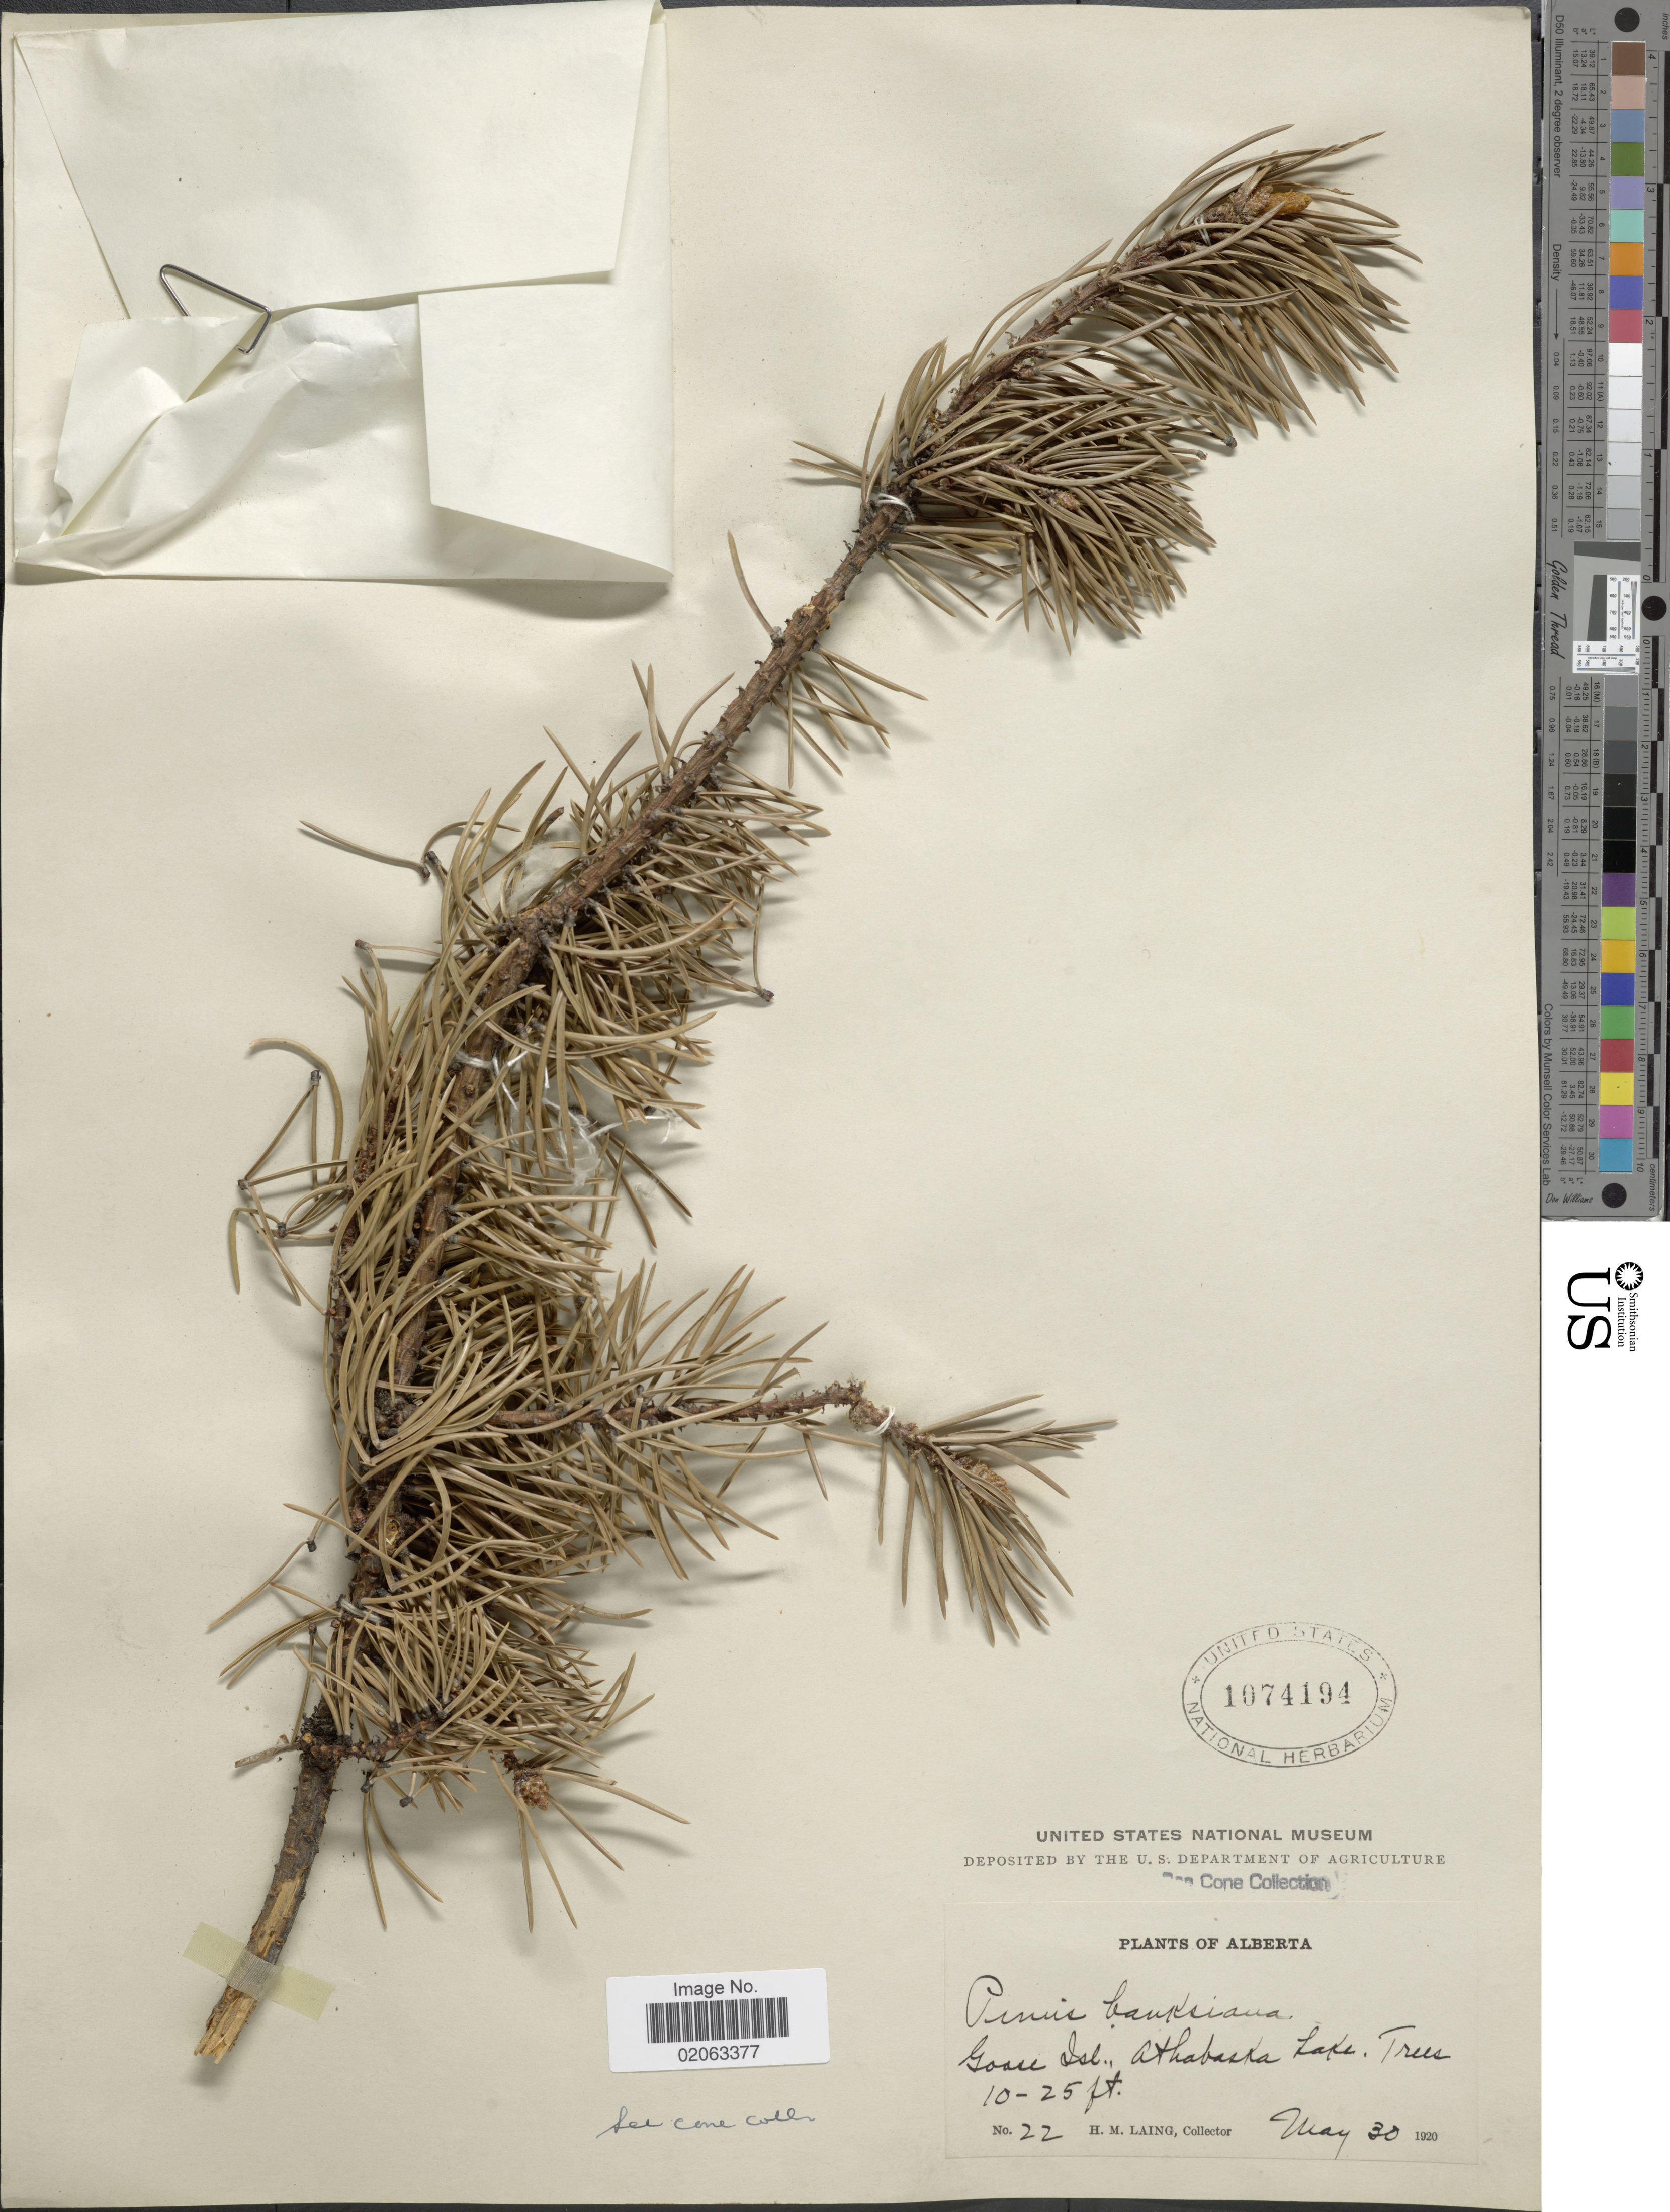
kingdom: Plantae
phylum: Tracheophyta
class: Pinopsida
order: Pinales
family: Pinaceae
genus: Pinus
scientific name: Pinus banksiana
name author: Lamb.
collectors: H. Laing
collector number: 22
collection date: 1920-05-30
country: Canada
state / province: Alberta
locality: Goase Isl., Athabaska Lake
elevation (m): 3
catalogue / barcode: US 1074194